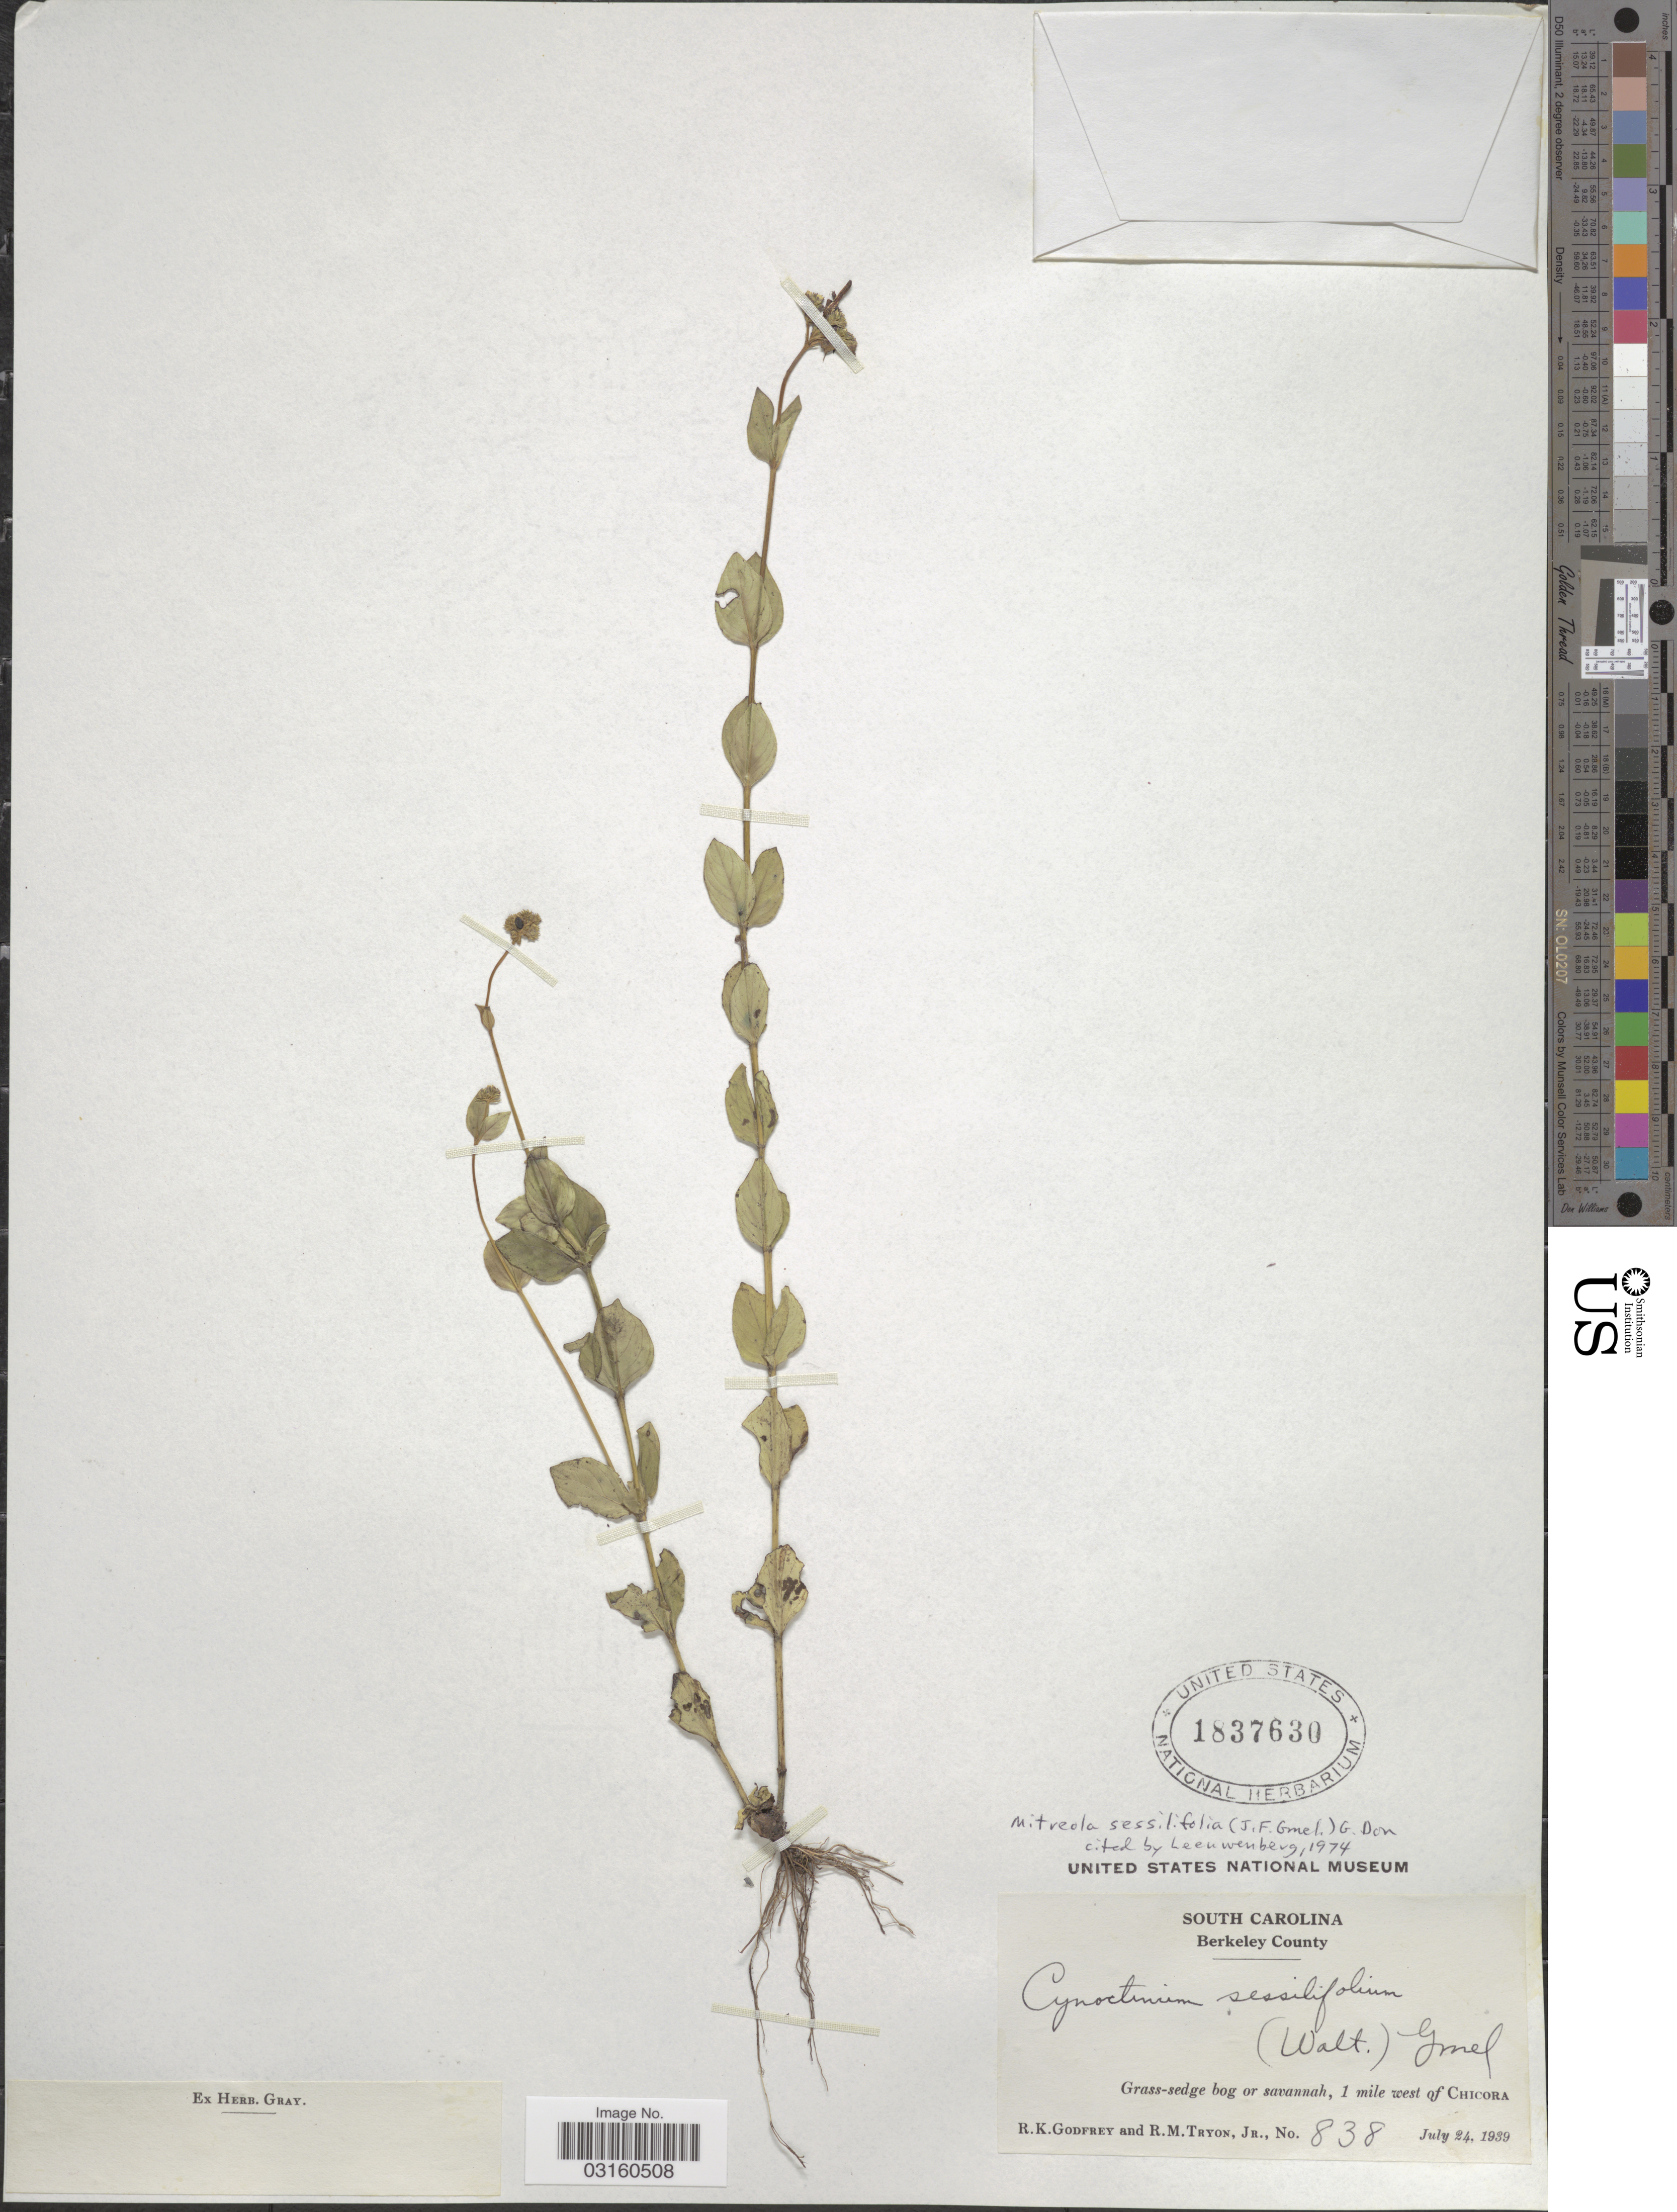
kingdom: Plantae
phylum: Tracheophyta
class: Magnoliopsida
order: Gentianales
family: Loganiaceae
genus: Mitreola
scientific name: Mitreola sessilifolia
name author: (J.F. Gmel.) G. Don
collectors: R. K. Godfrey & R. Tryon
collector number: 838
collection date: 1939-07-24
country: United States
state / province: South Carolina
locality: Berkeley County. Grass-sedge bog or savannah, 1 mile west of Chicora.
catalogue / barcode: US 1837630